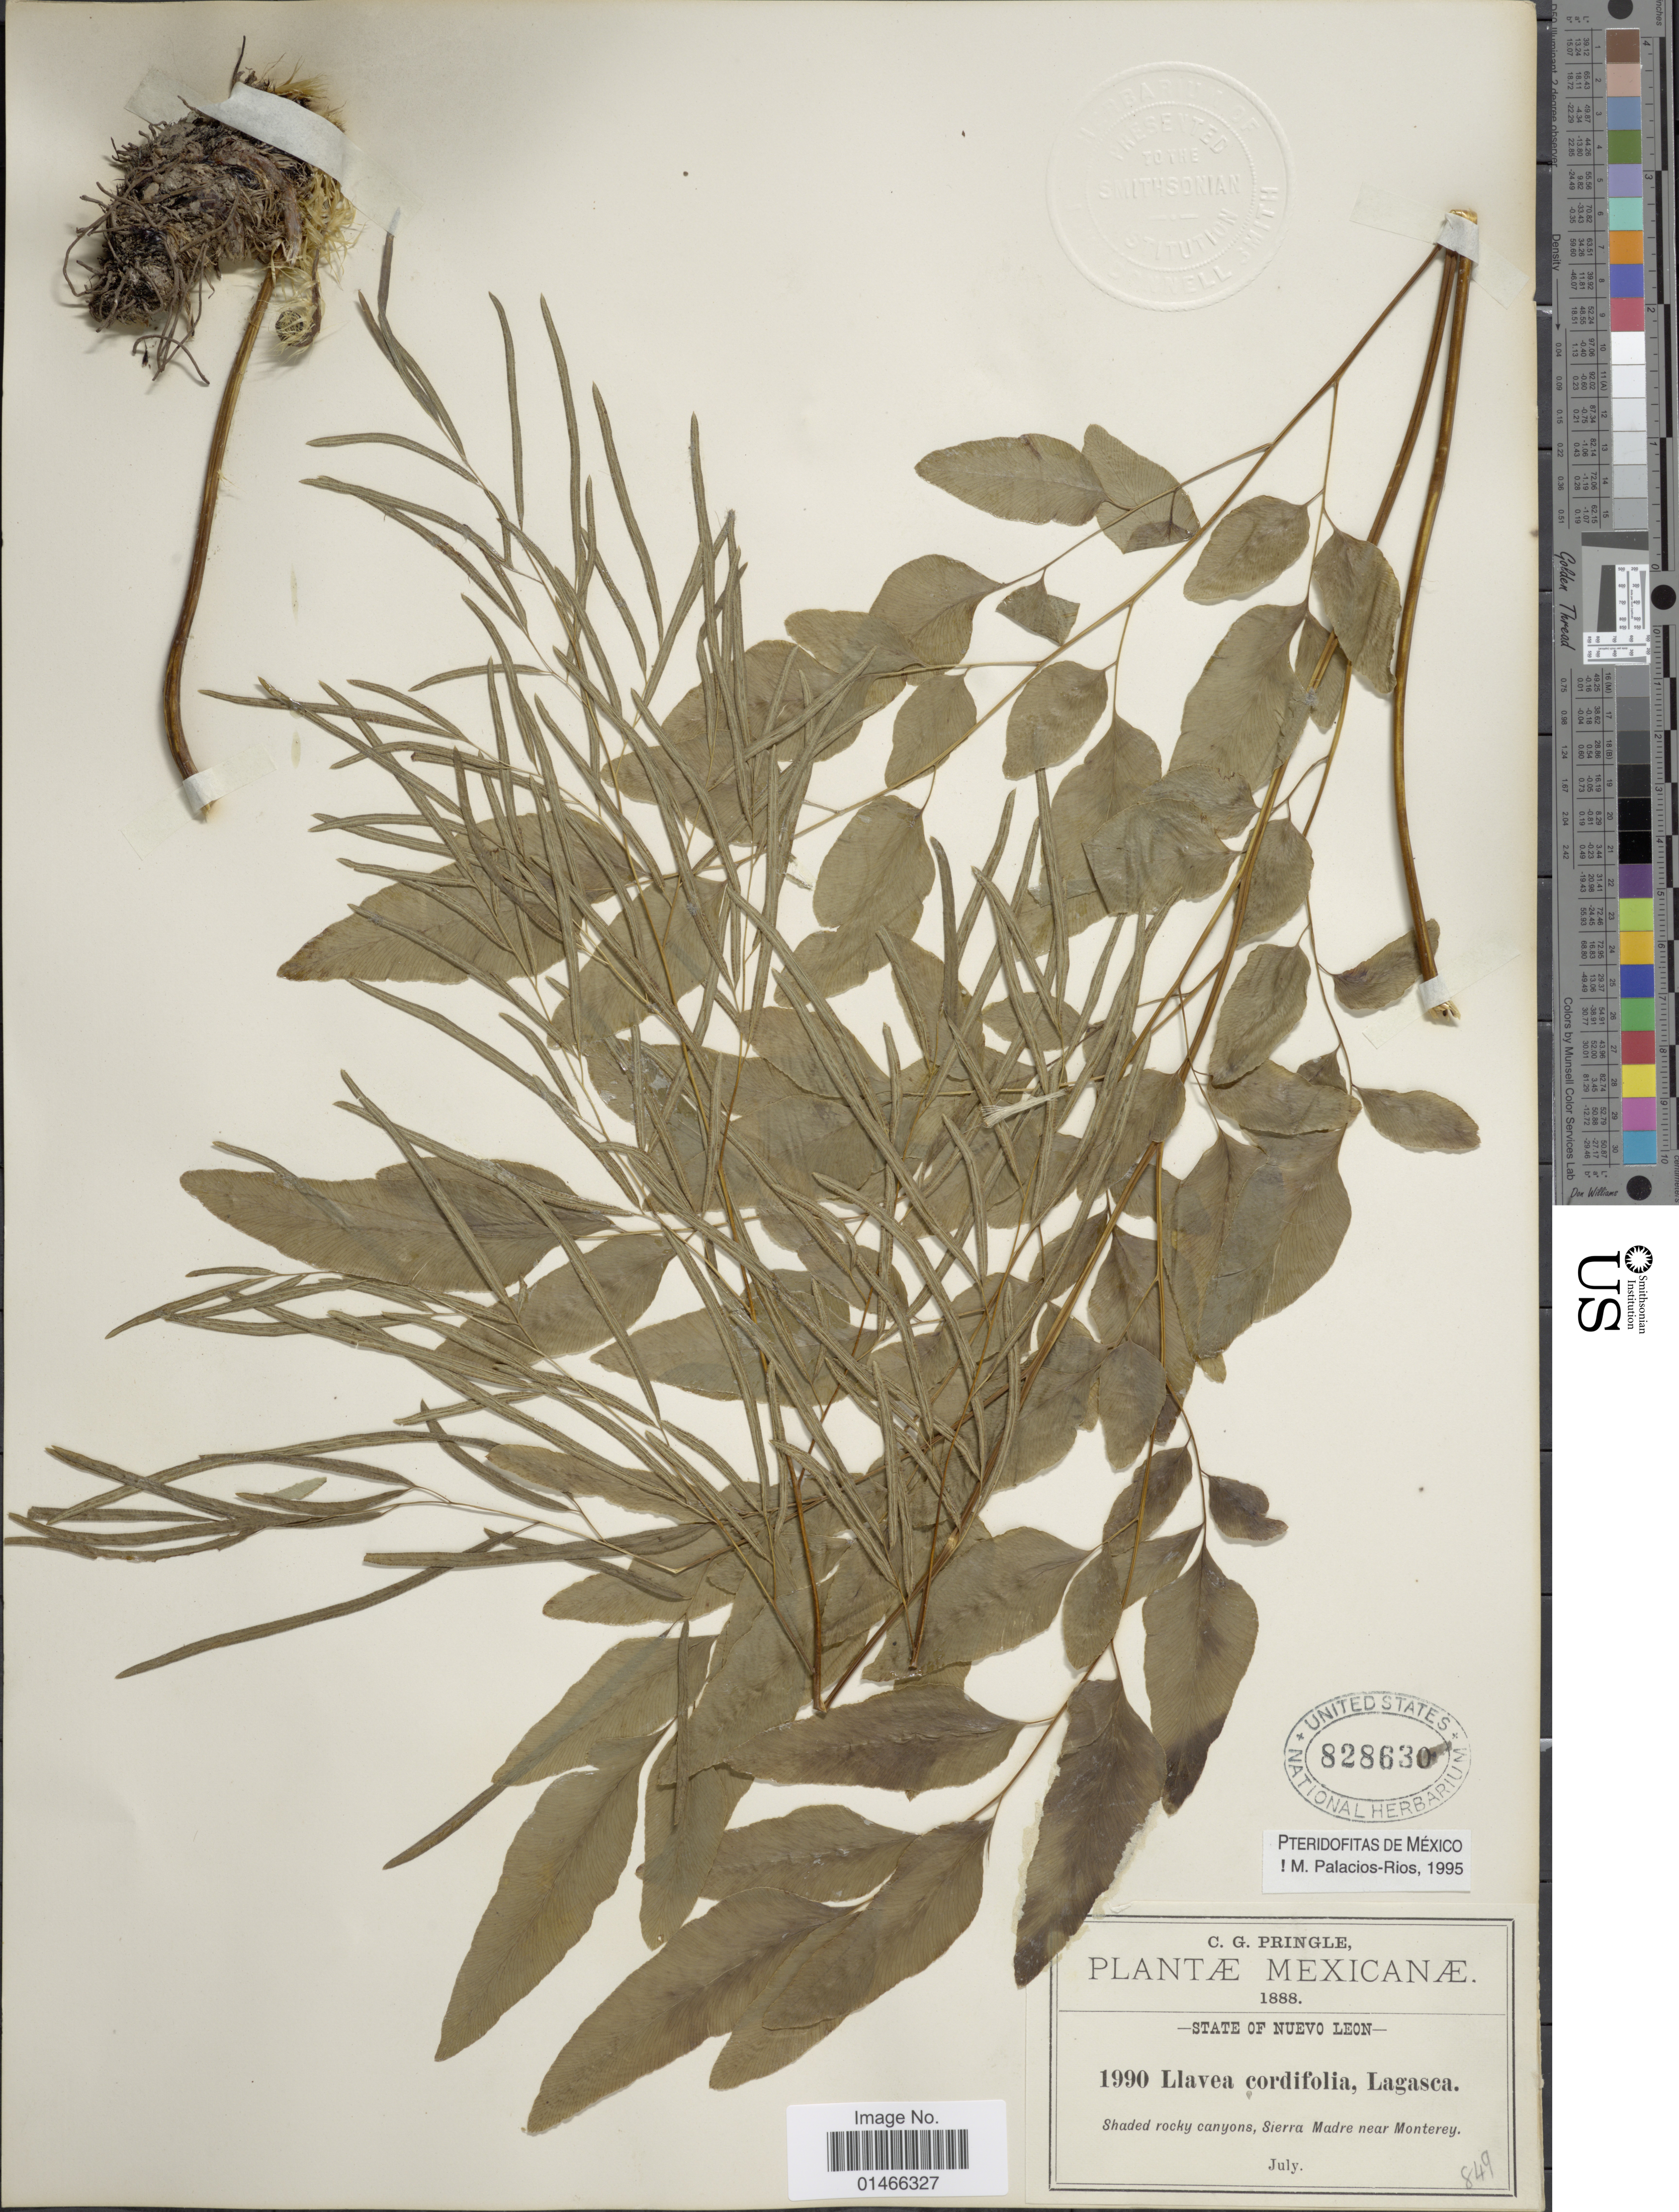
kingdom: Plantae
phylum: Tracheophyta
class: Polypodiopsida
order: Polypodiales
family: Pteridaceae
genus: Llavea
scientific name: Llavea cordifolia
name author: Lag.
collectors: C. G. Pringle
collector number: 1990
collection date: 1888-07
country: Mexico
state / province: Nuevo León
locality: Shady rocky canyons, Sierra Madre near Monterey.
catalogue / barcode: US 828630